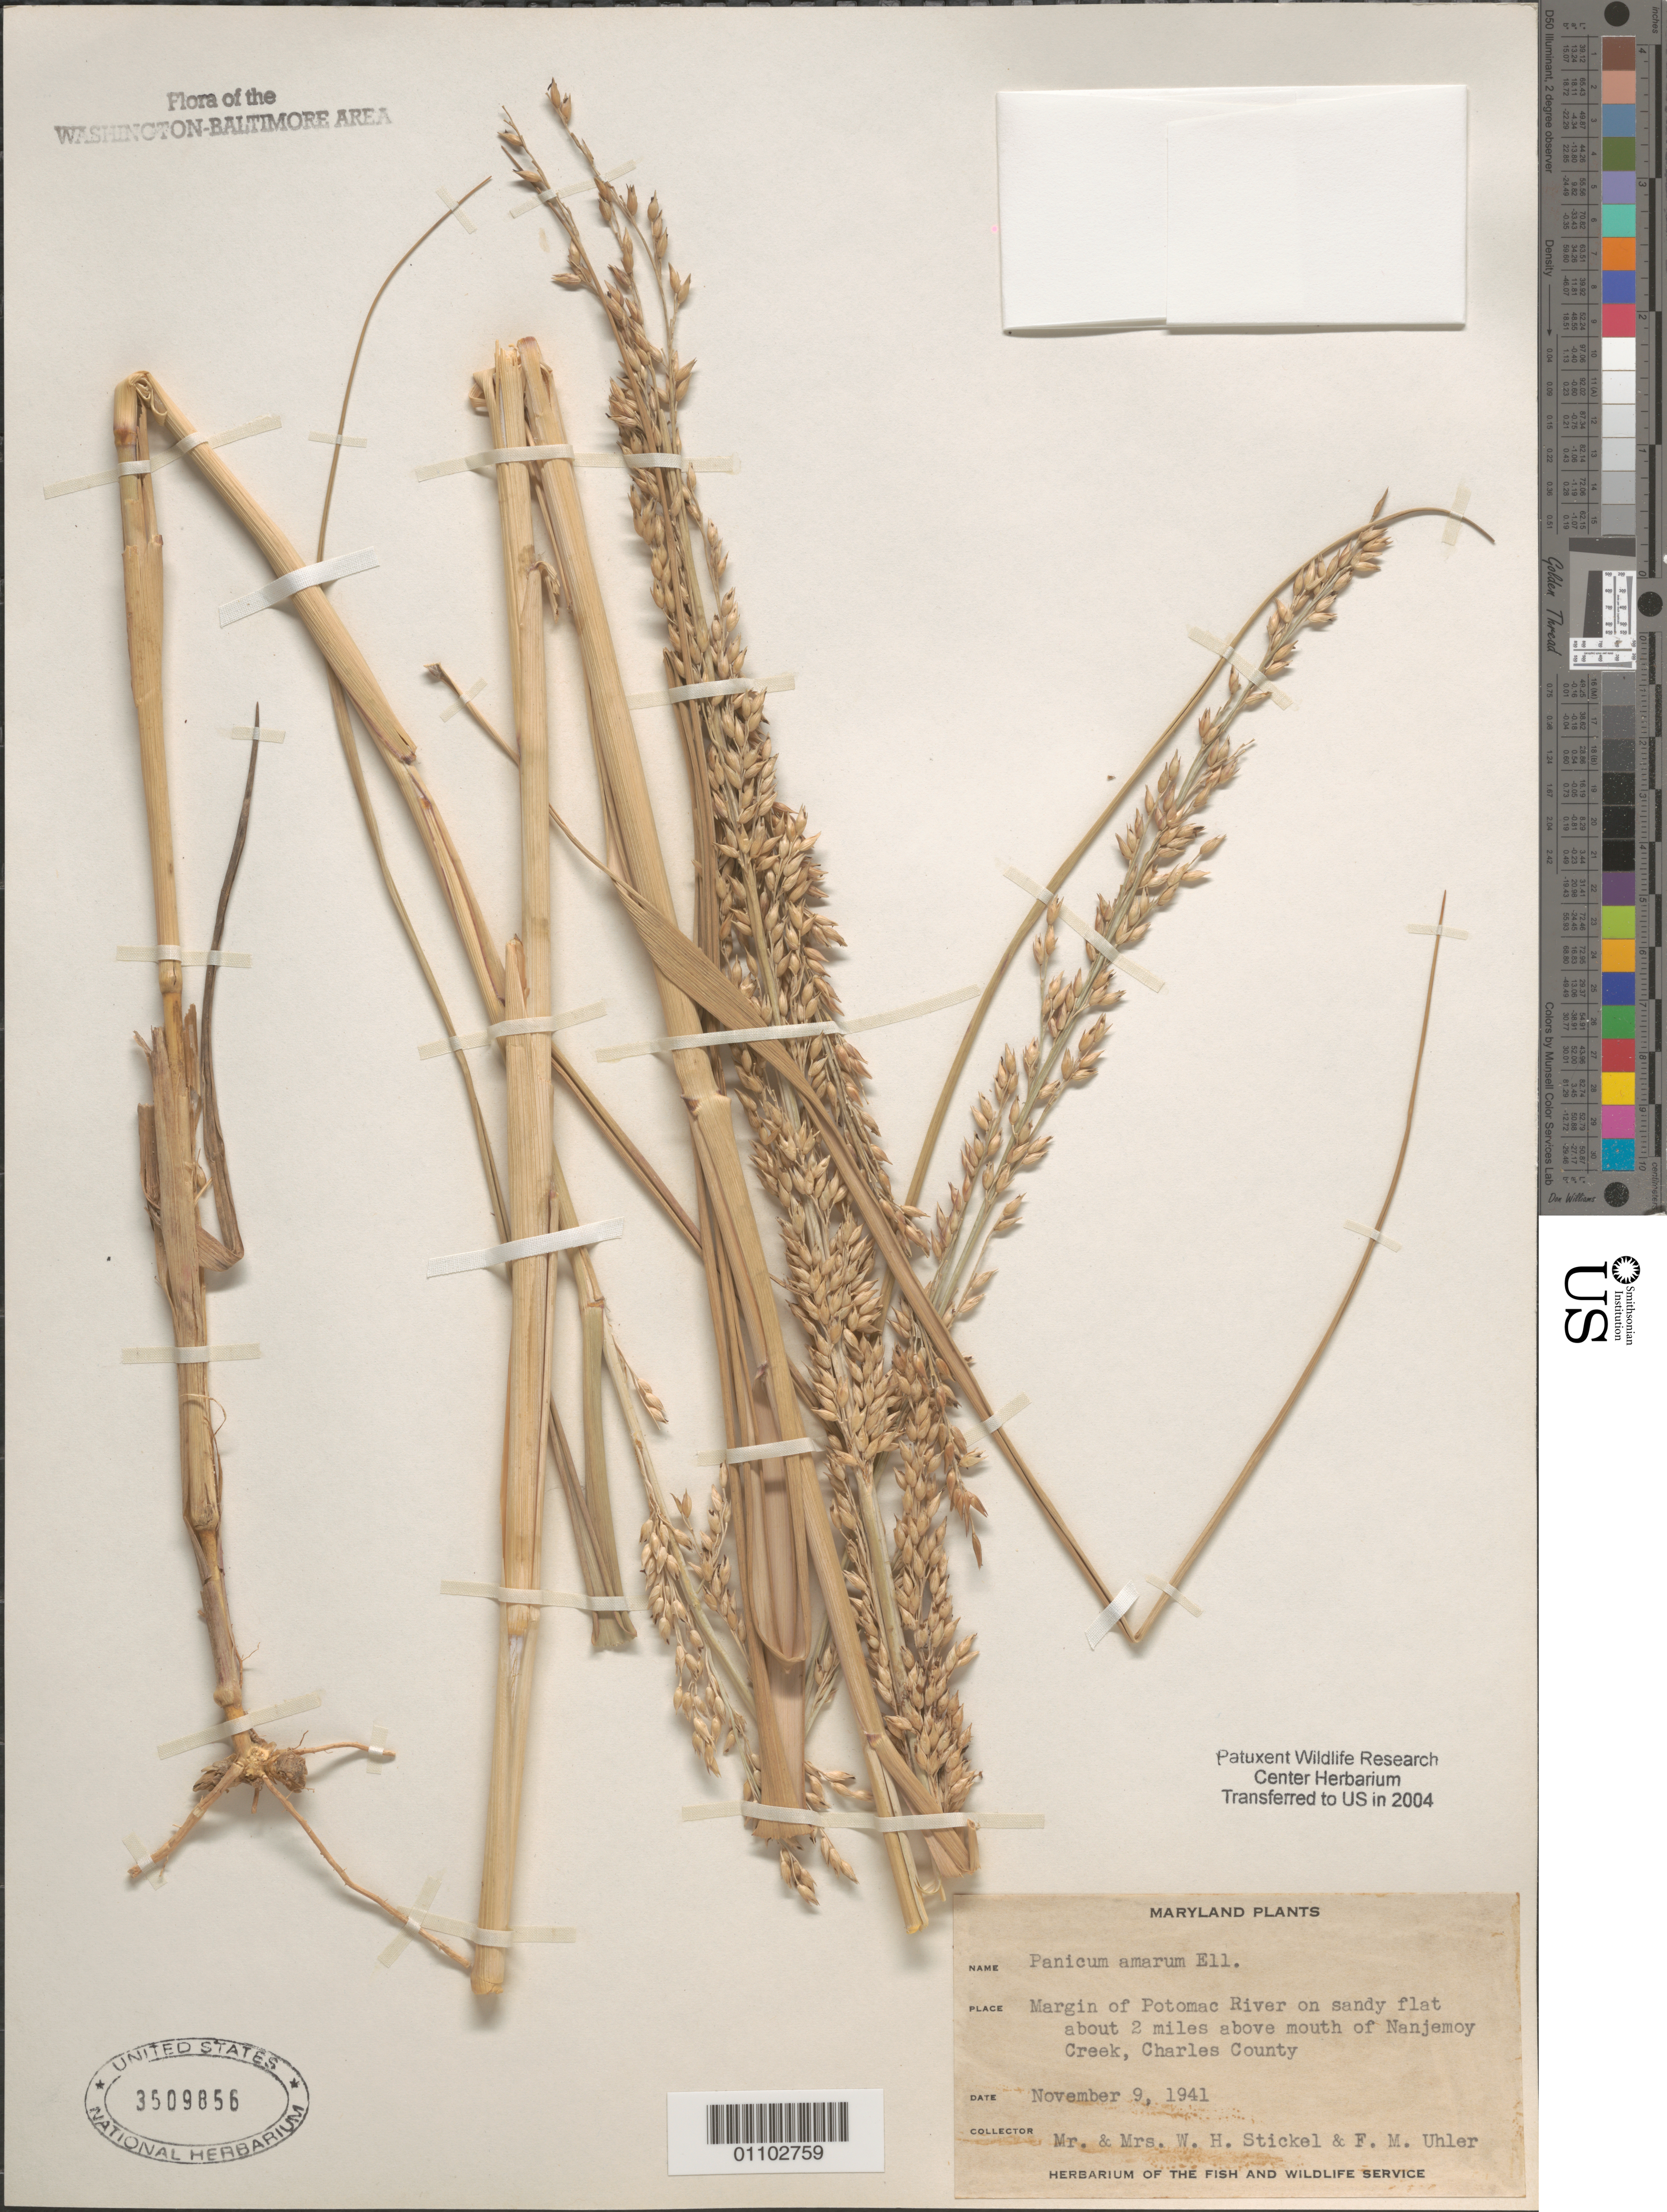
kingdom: Plantae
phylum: Tracheophyta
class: Liliopsida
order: Poales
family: Poaceae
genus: Panicum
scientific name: Panicum amarum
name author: Elliott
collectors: W. Stickel, W. Stickel & F. Uhler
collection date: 1941-11-09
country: United States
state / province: Maryland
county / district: Charles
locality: Margin of Potomac River, about 2 miles above mouth of Nanjemoy Creek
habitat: Sandy flat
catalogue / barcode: US 3509856